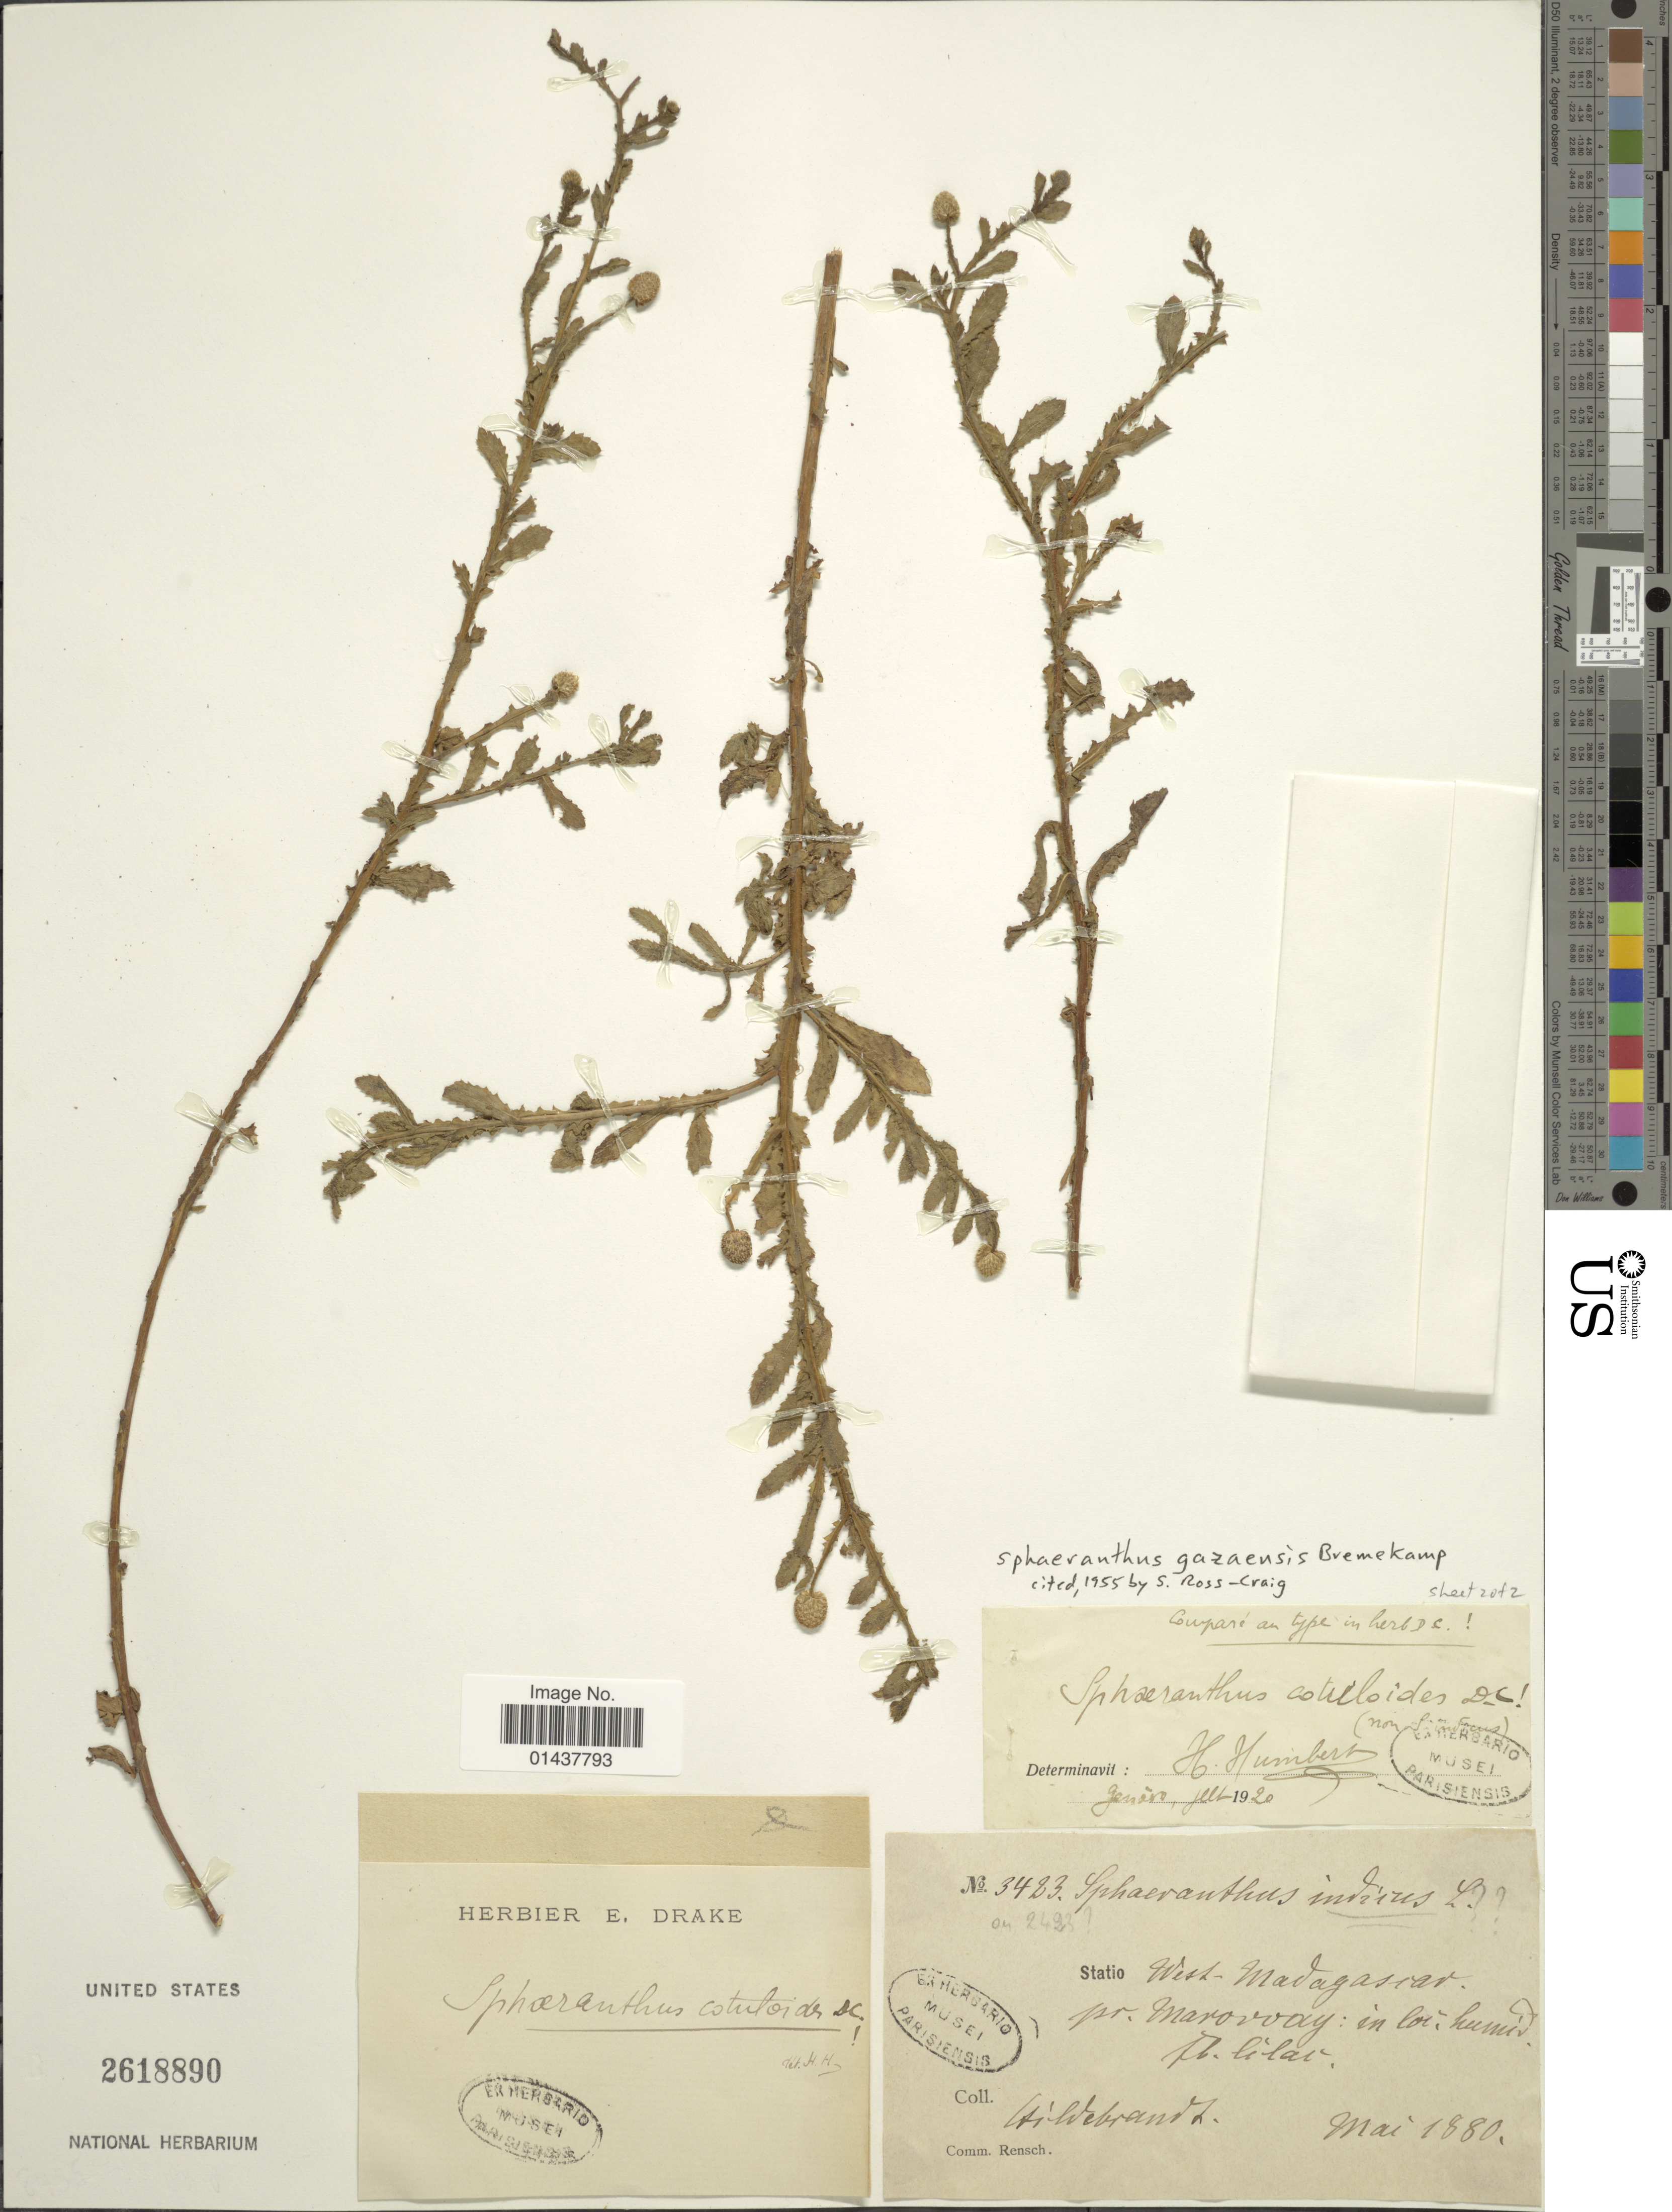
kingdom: Plantae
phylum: Tracheophyta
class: Magnoliopsida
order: Asterales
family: Asteraceae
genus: Sphaeranthus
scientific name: Sphaeranthus gazaensis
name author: Bremek.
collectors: J. Hildebrandt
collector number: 3423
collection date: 1880-05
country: Madagascar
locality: West Madagascar, pr. Marovoay, in loc. humid.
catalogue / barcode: US 2618890